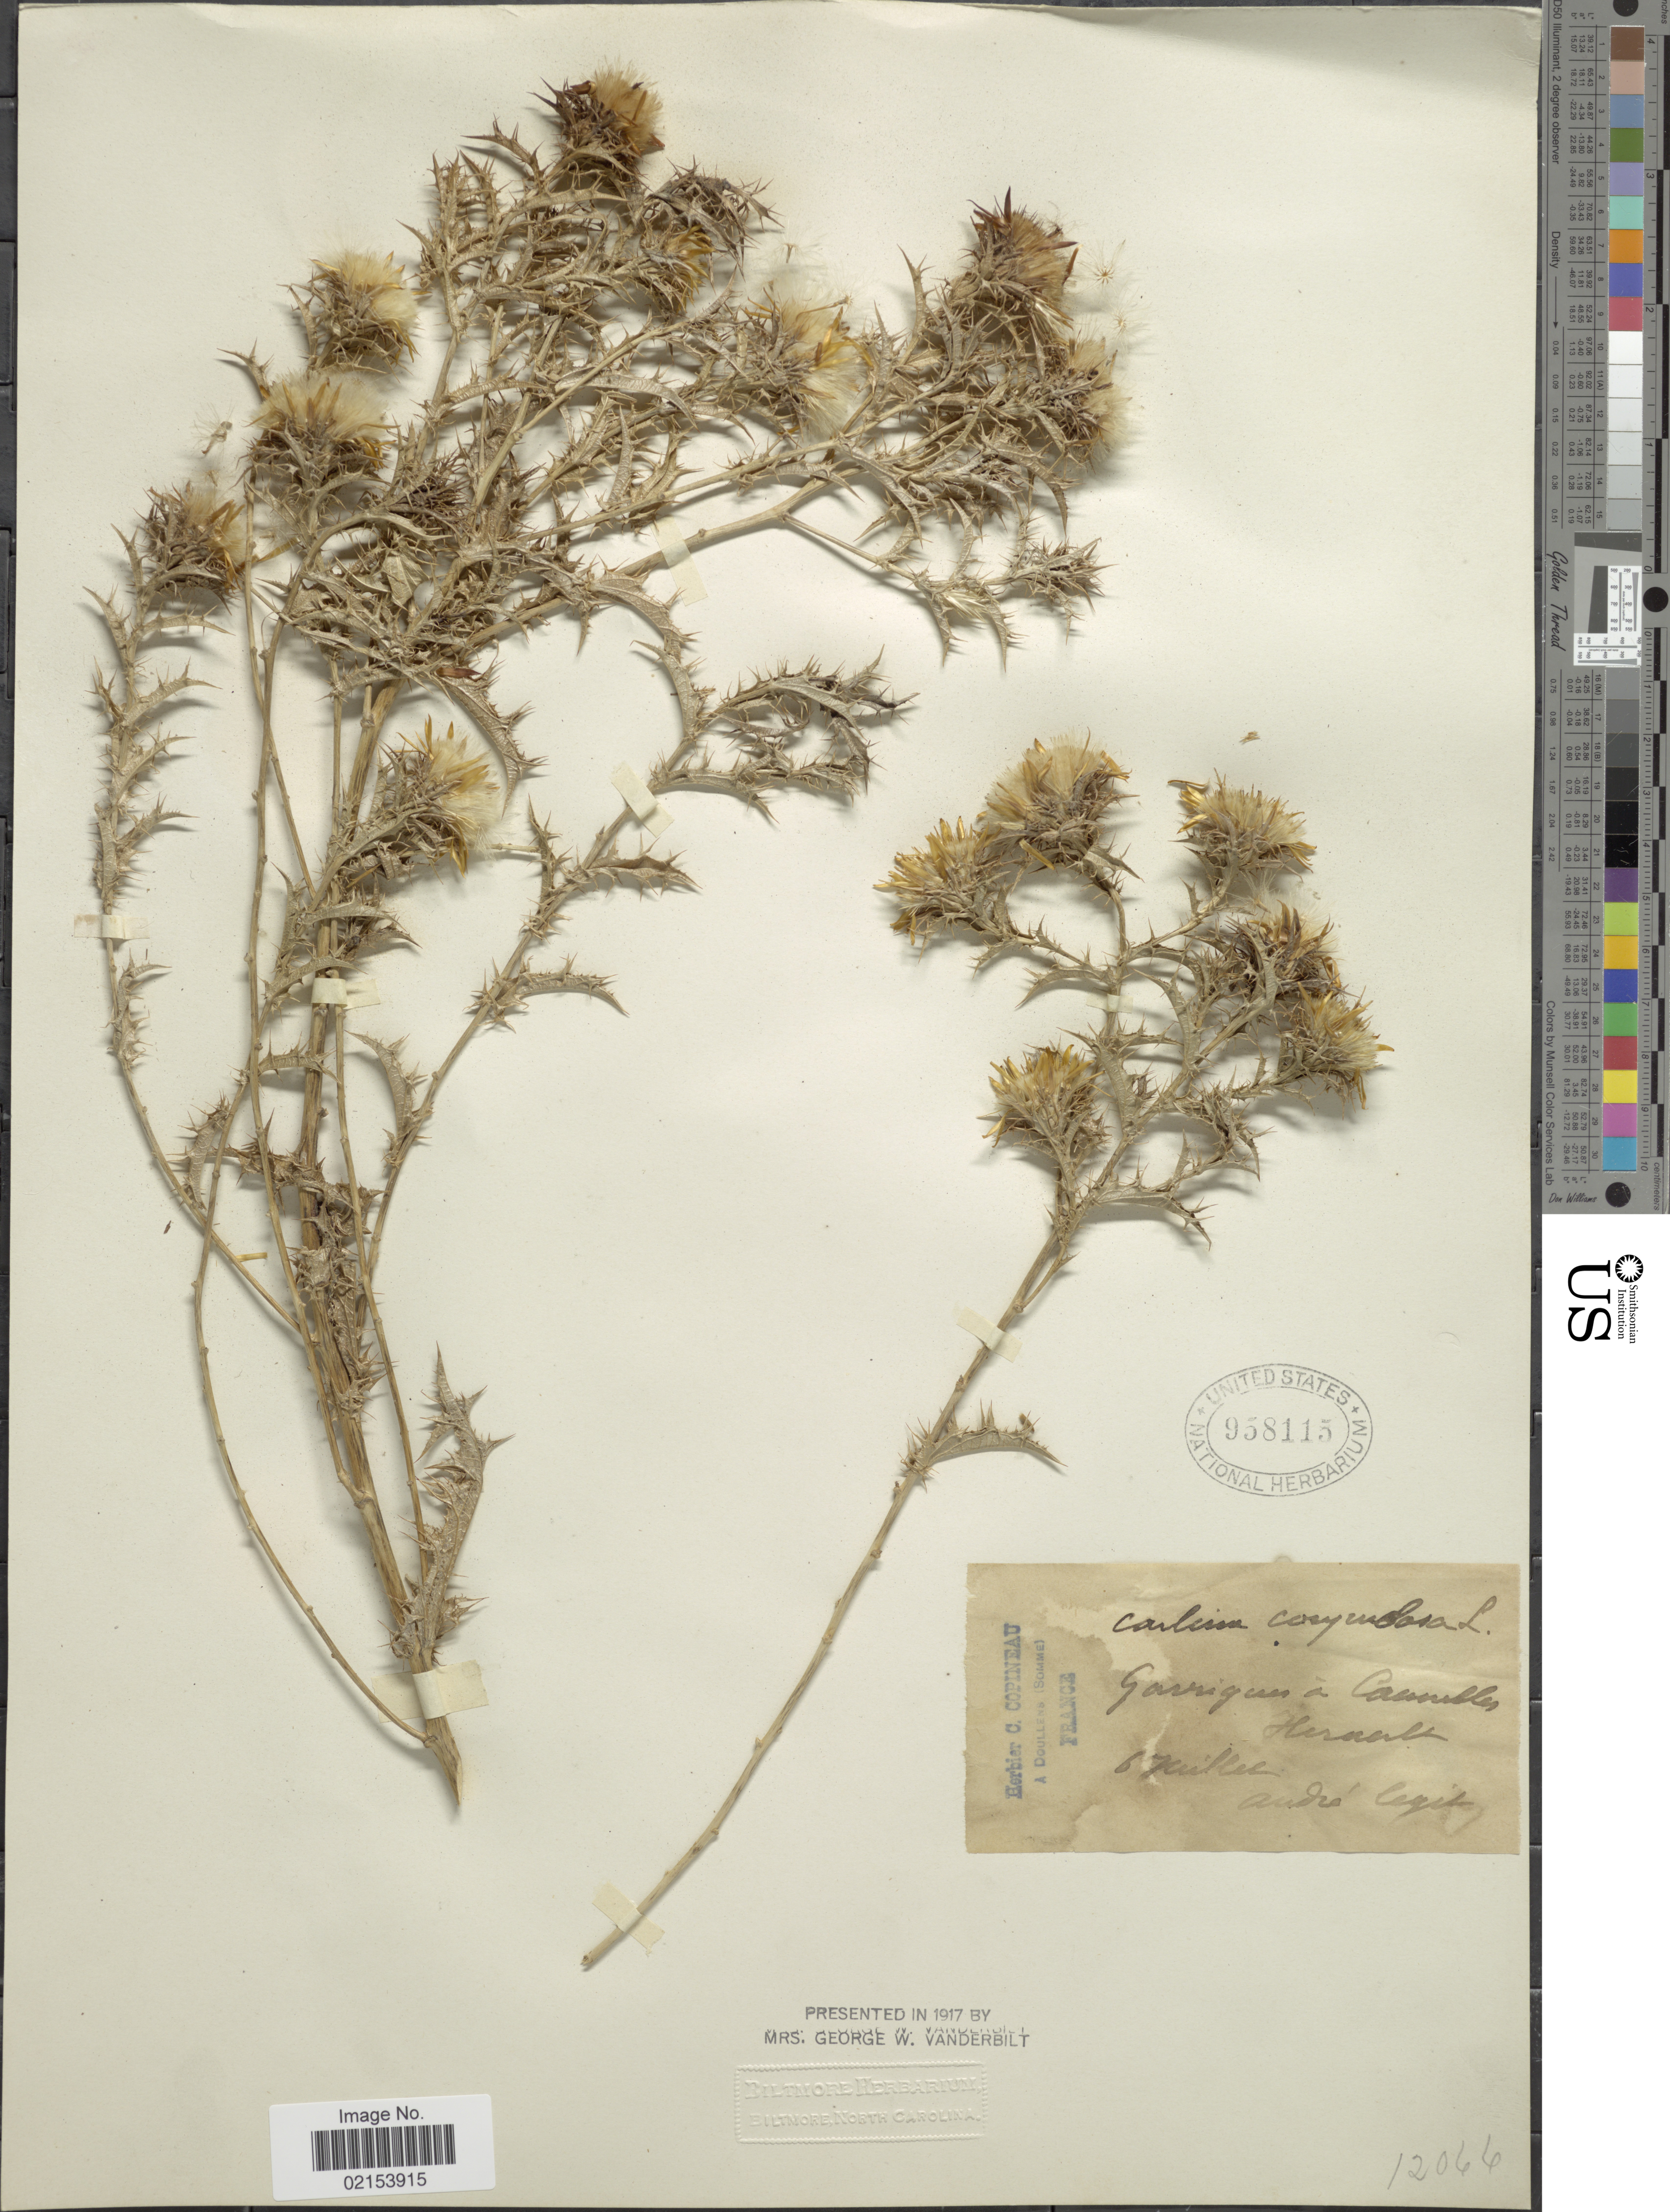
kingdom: Plantae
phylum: Tracheophyta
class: Magnoliopsida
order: Asterales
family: Asteraceae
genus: Carlina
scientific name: Carlina corymbosa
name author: L.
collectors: André, --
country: France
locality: Garrigues a camables Herault [interpreted]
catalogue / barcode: US 958115